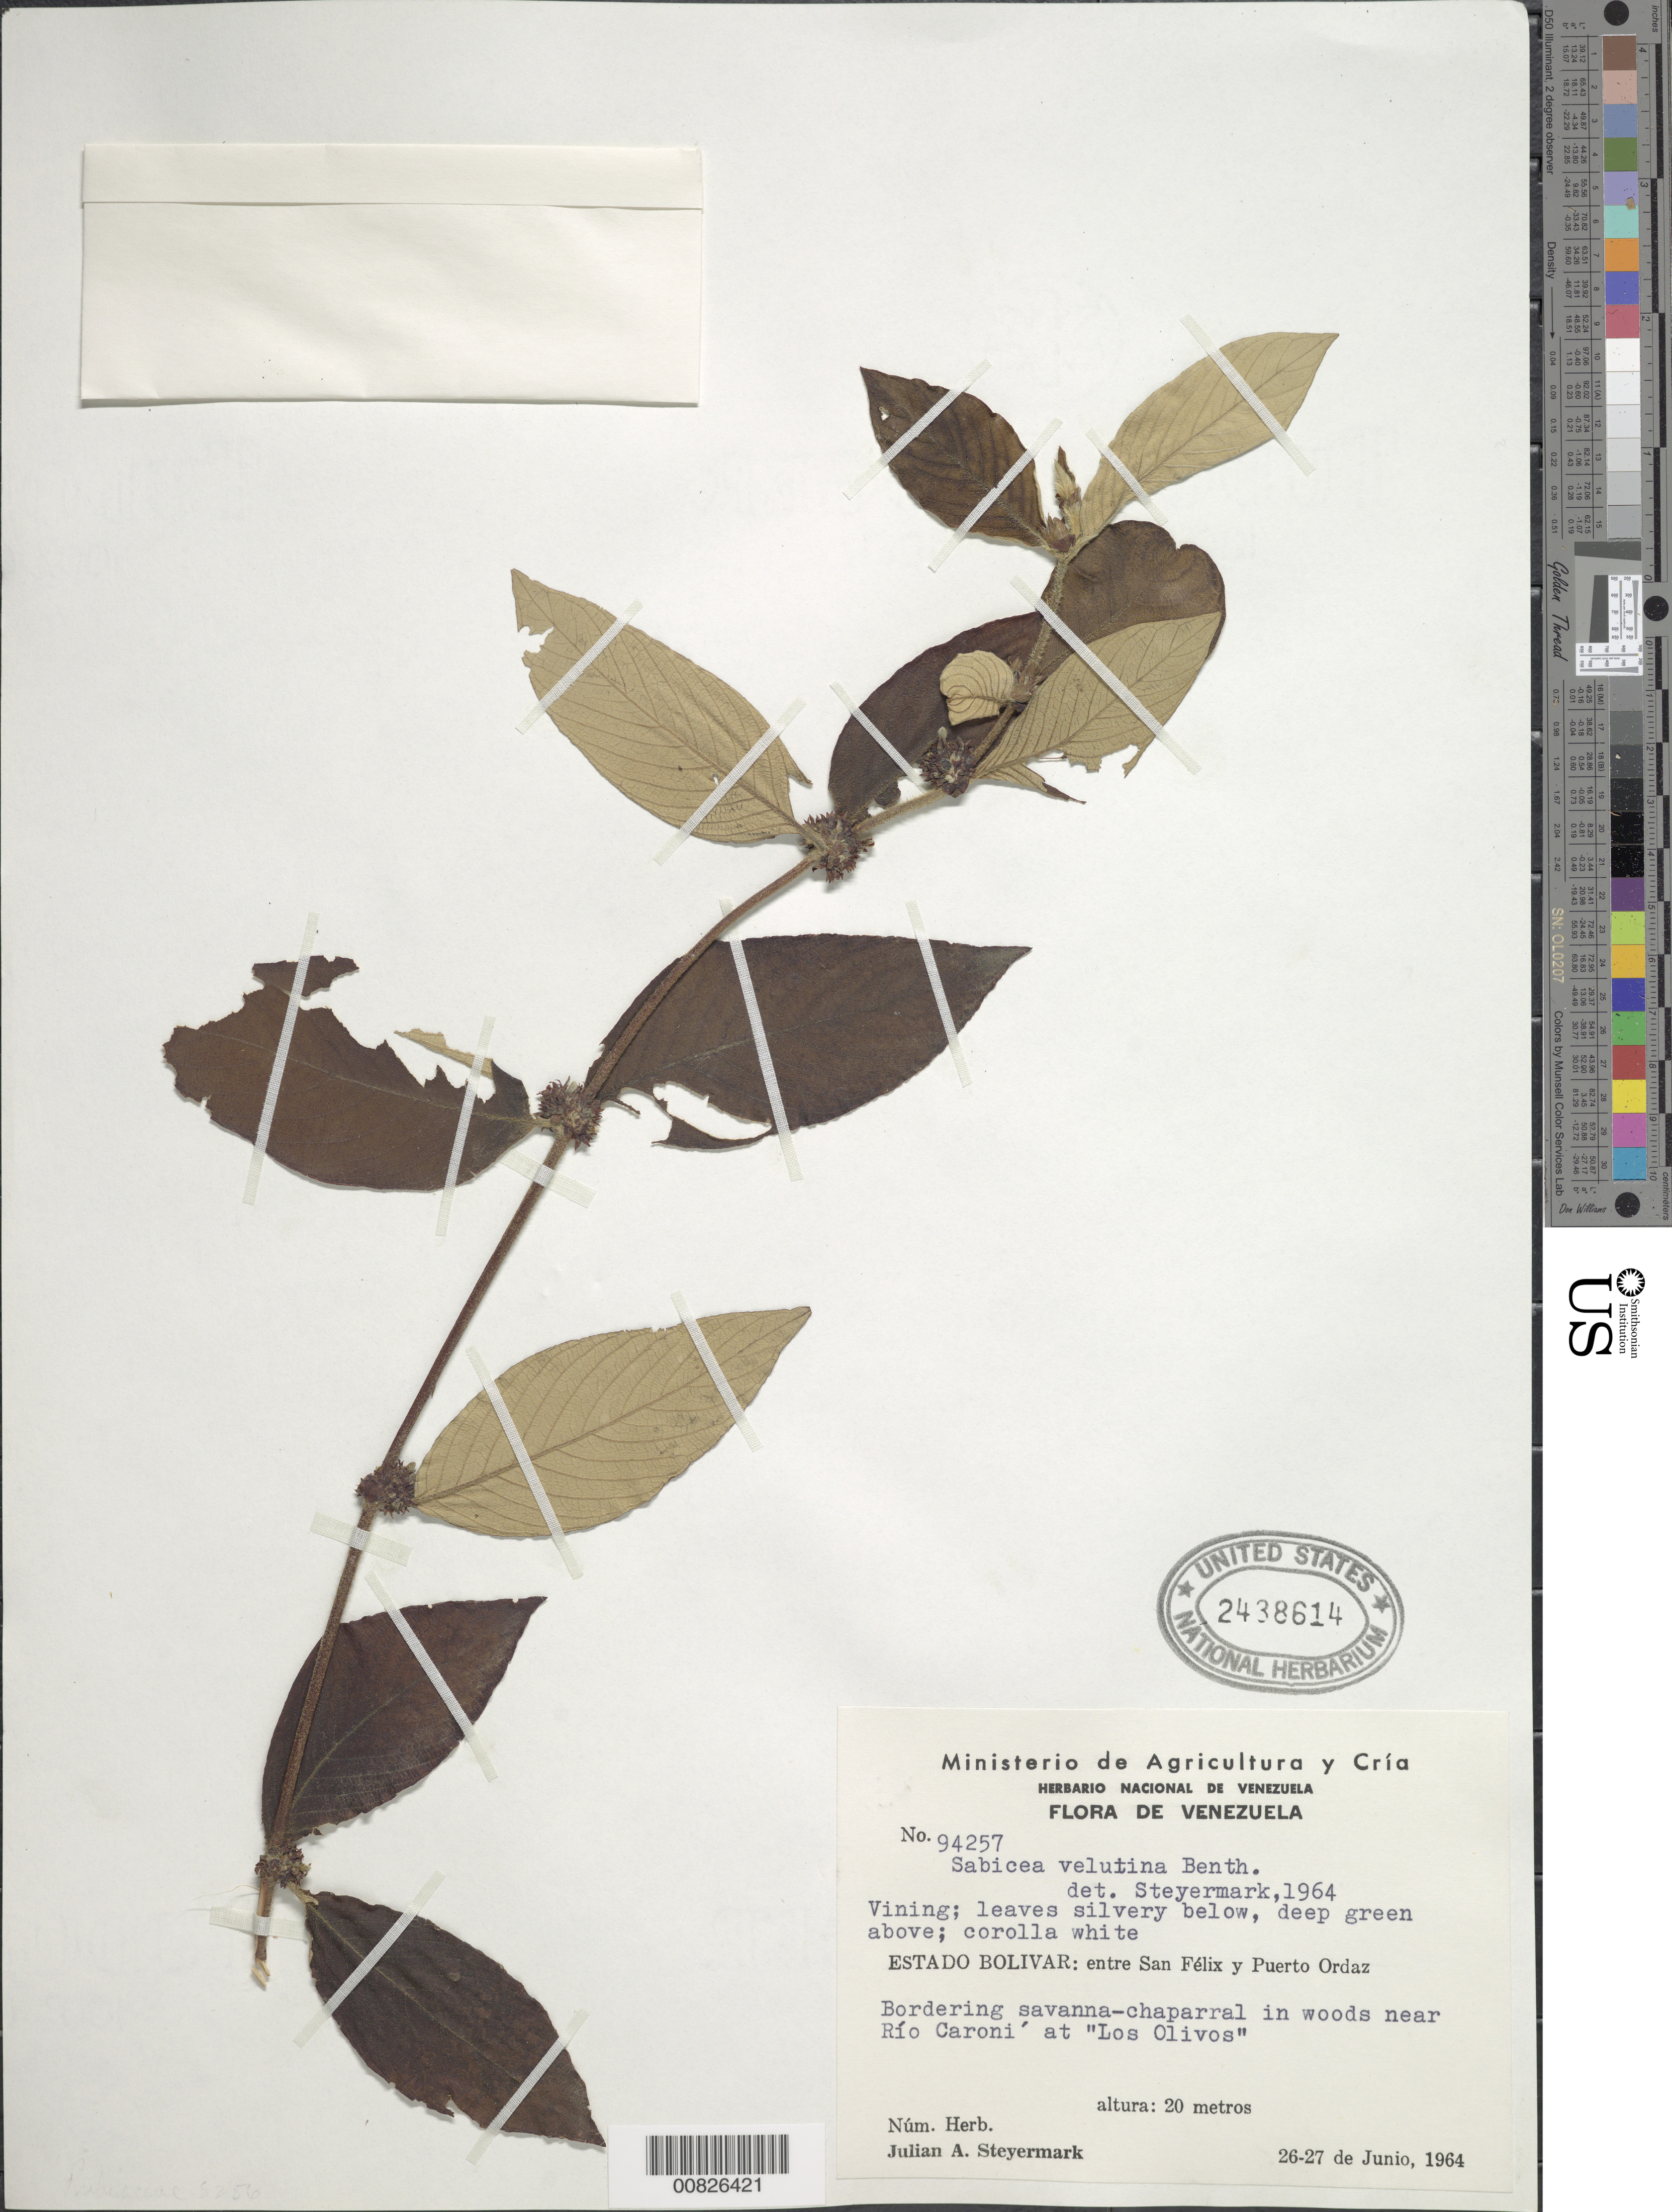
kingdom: Plantae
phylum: Tracheophyta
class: Magnoliopsida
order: Gentianales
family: Rubiaceae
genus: Sabicea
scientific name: Sabicea velutina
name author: Benth.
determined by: Steyermark, Julian A., (VEN)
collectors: J. Steyermark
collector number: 94257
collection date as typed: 26-Jun-64 to 27-Jun-64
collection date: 1964-06-26/1964-06-27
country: Venezuela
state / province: Bolívar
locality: San Félix to Puerto Ordaz; "Los Olivos" (Olive trees), Parque Caroní along Río Caroní, near Puerto Ordaz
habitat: Woods bordering savanna-chaparral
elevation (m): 20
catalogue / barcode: US 2438614